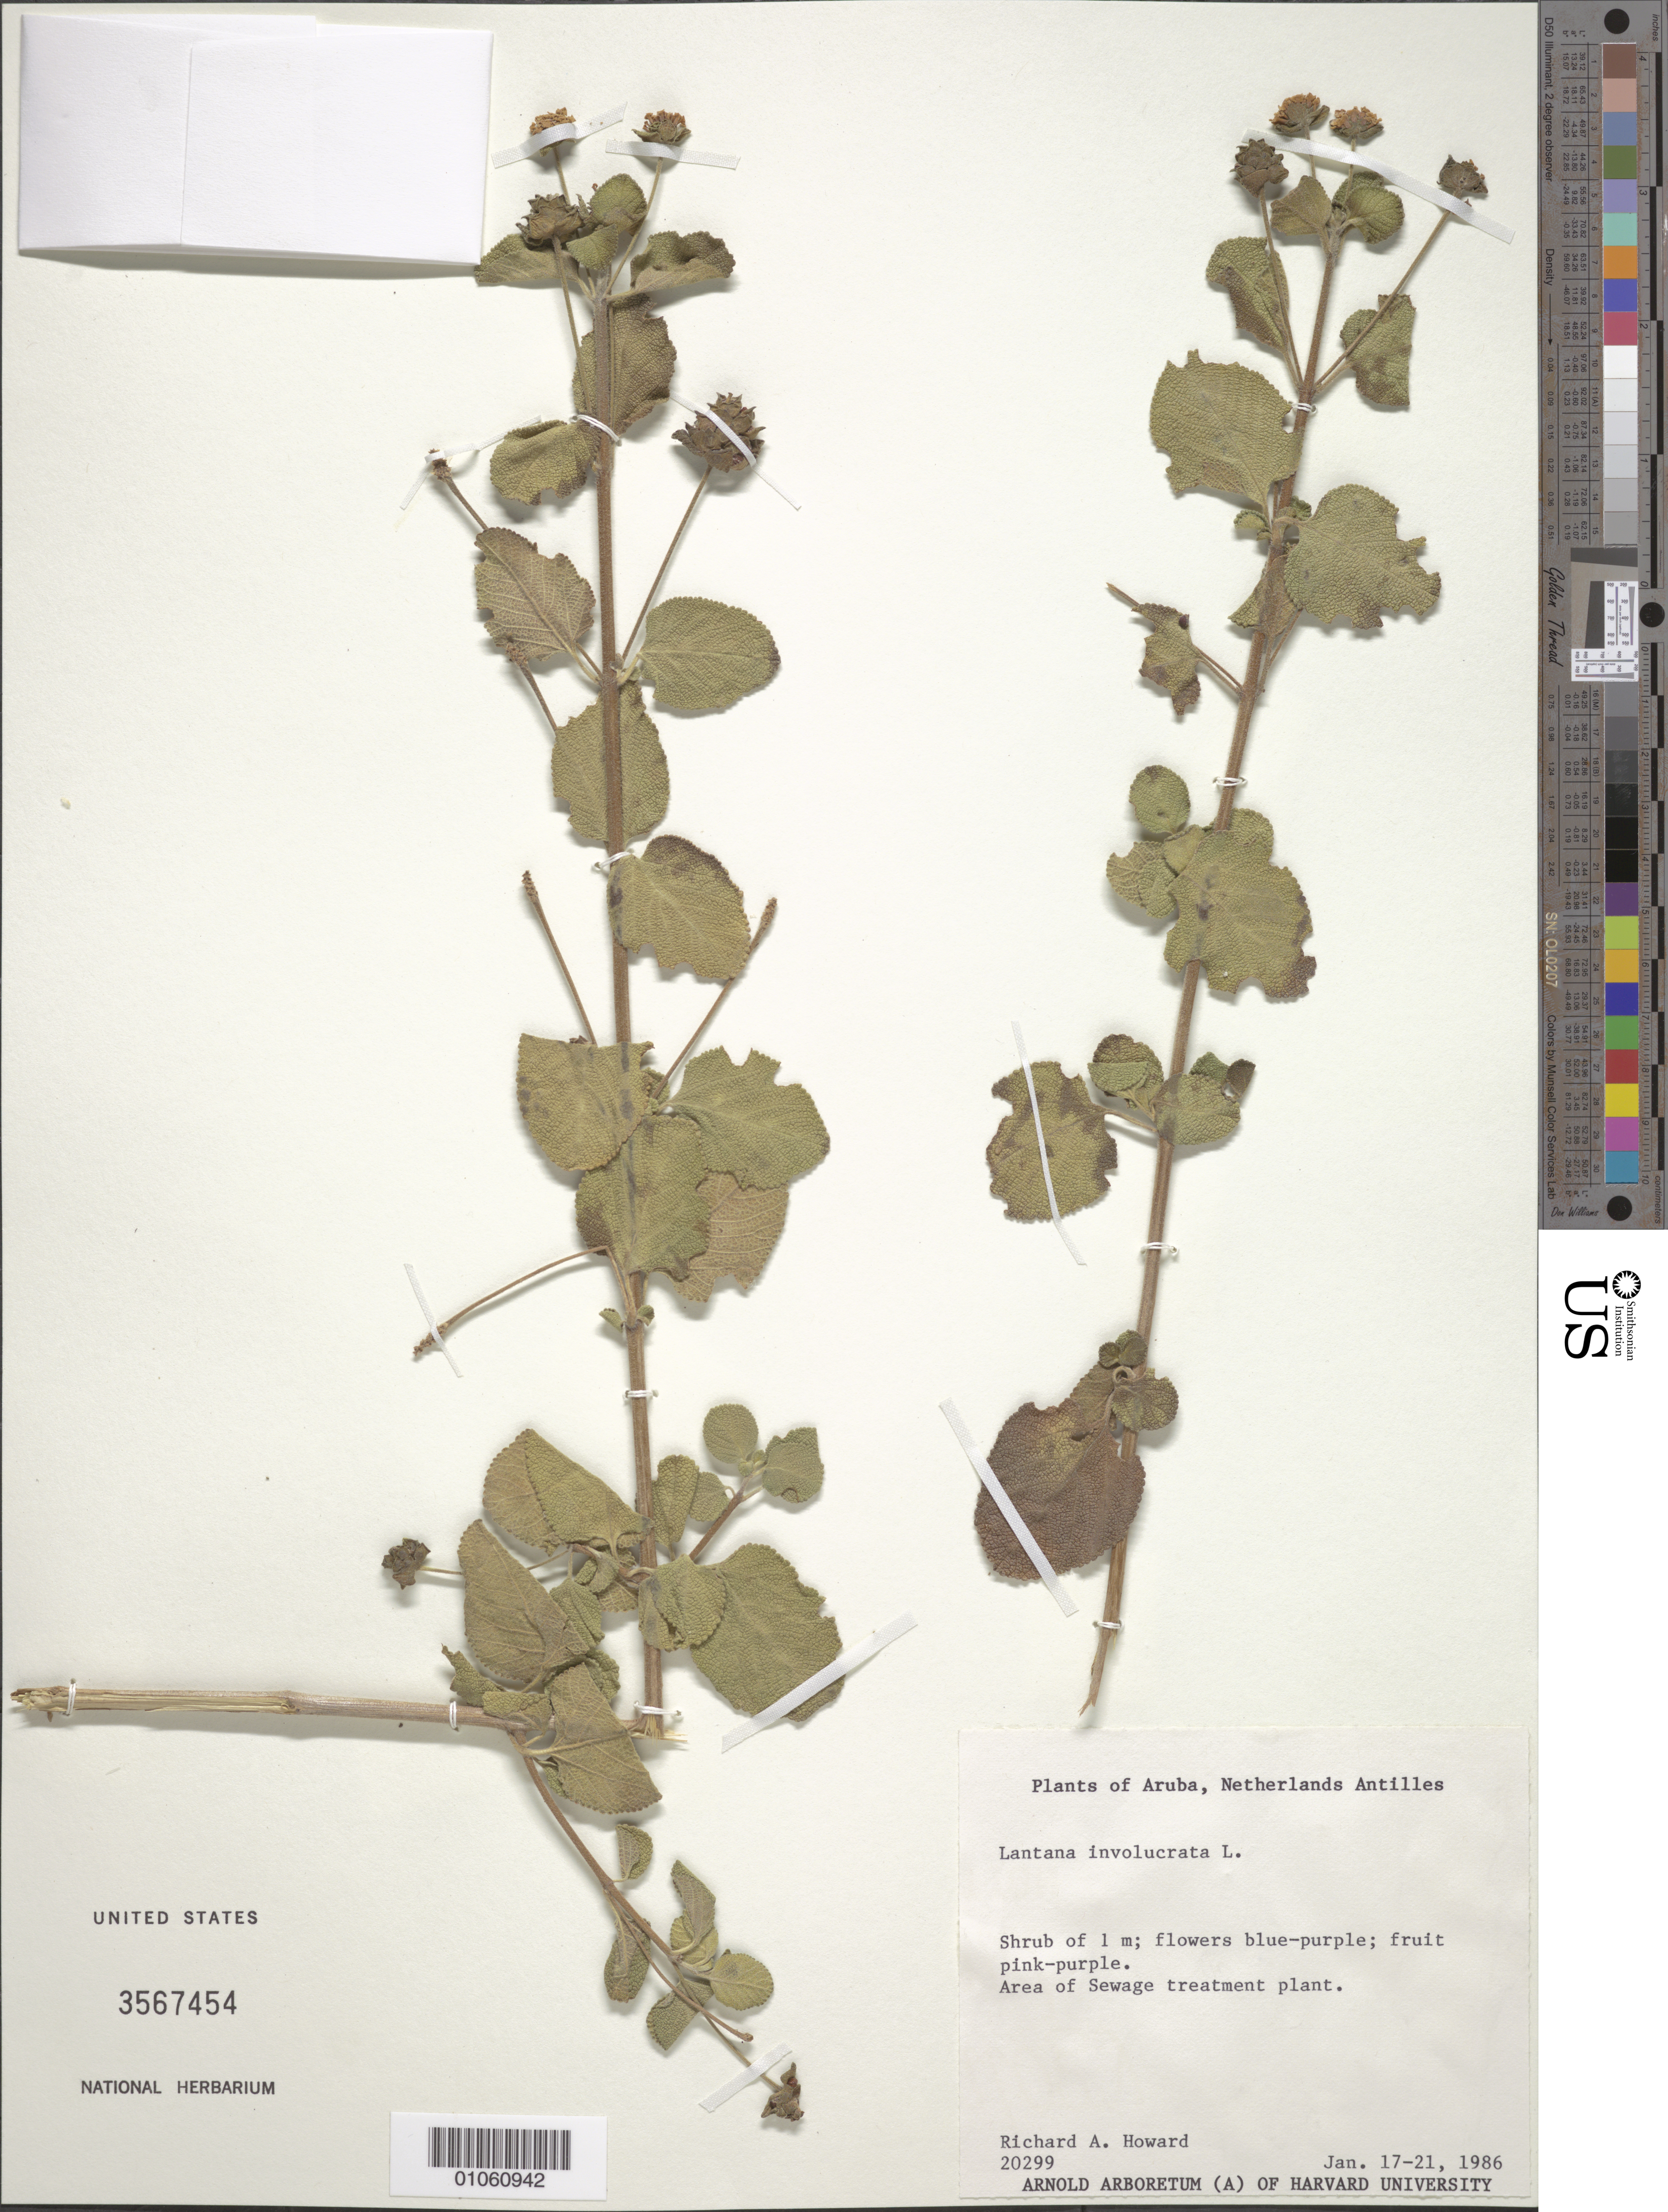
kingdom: Plantae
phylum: Tracheophyta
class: Magnoliopsida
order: Lamiales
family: Verbenaceae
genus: Lantana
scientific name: Lantana involucrata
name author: L.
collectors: R. A. Howard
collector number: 20299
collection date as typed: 17 Jan 1986 to 21 Jan 1986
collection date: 1986-01-17/1986-01-21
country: Aruba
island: Aruba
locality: Sewage Treatment Plant area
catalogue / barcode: US 3567454